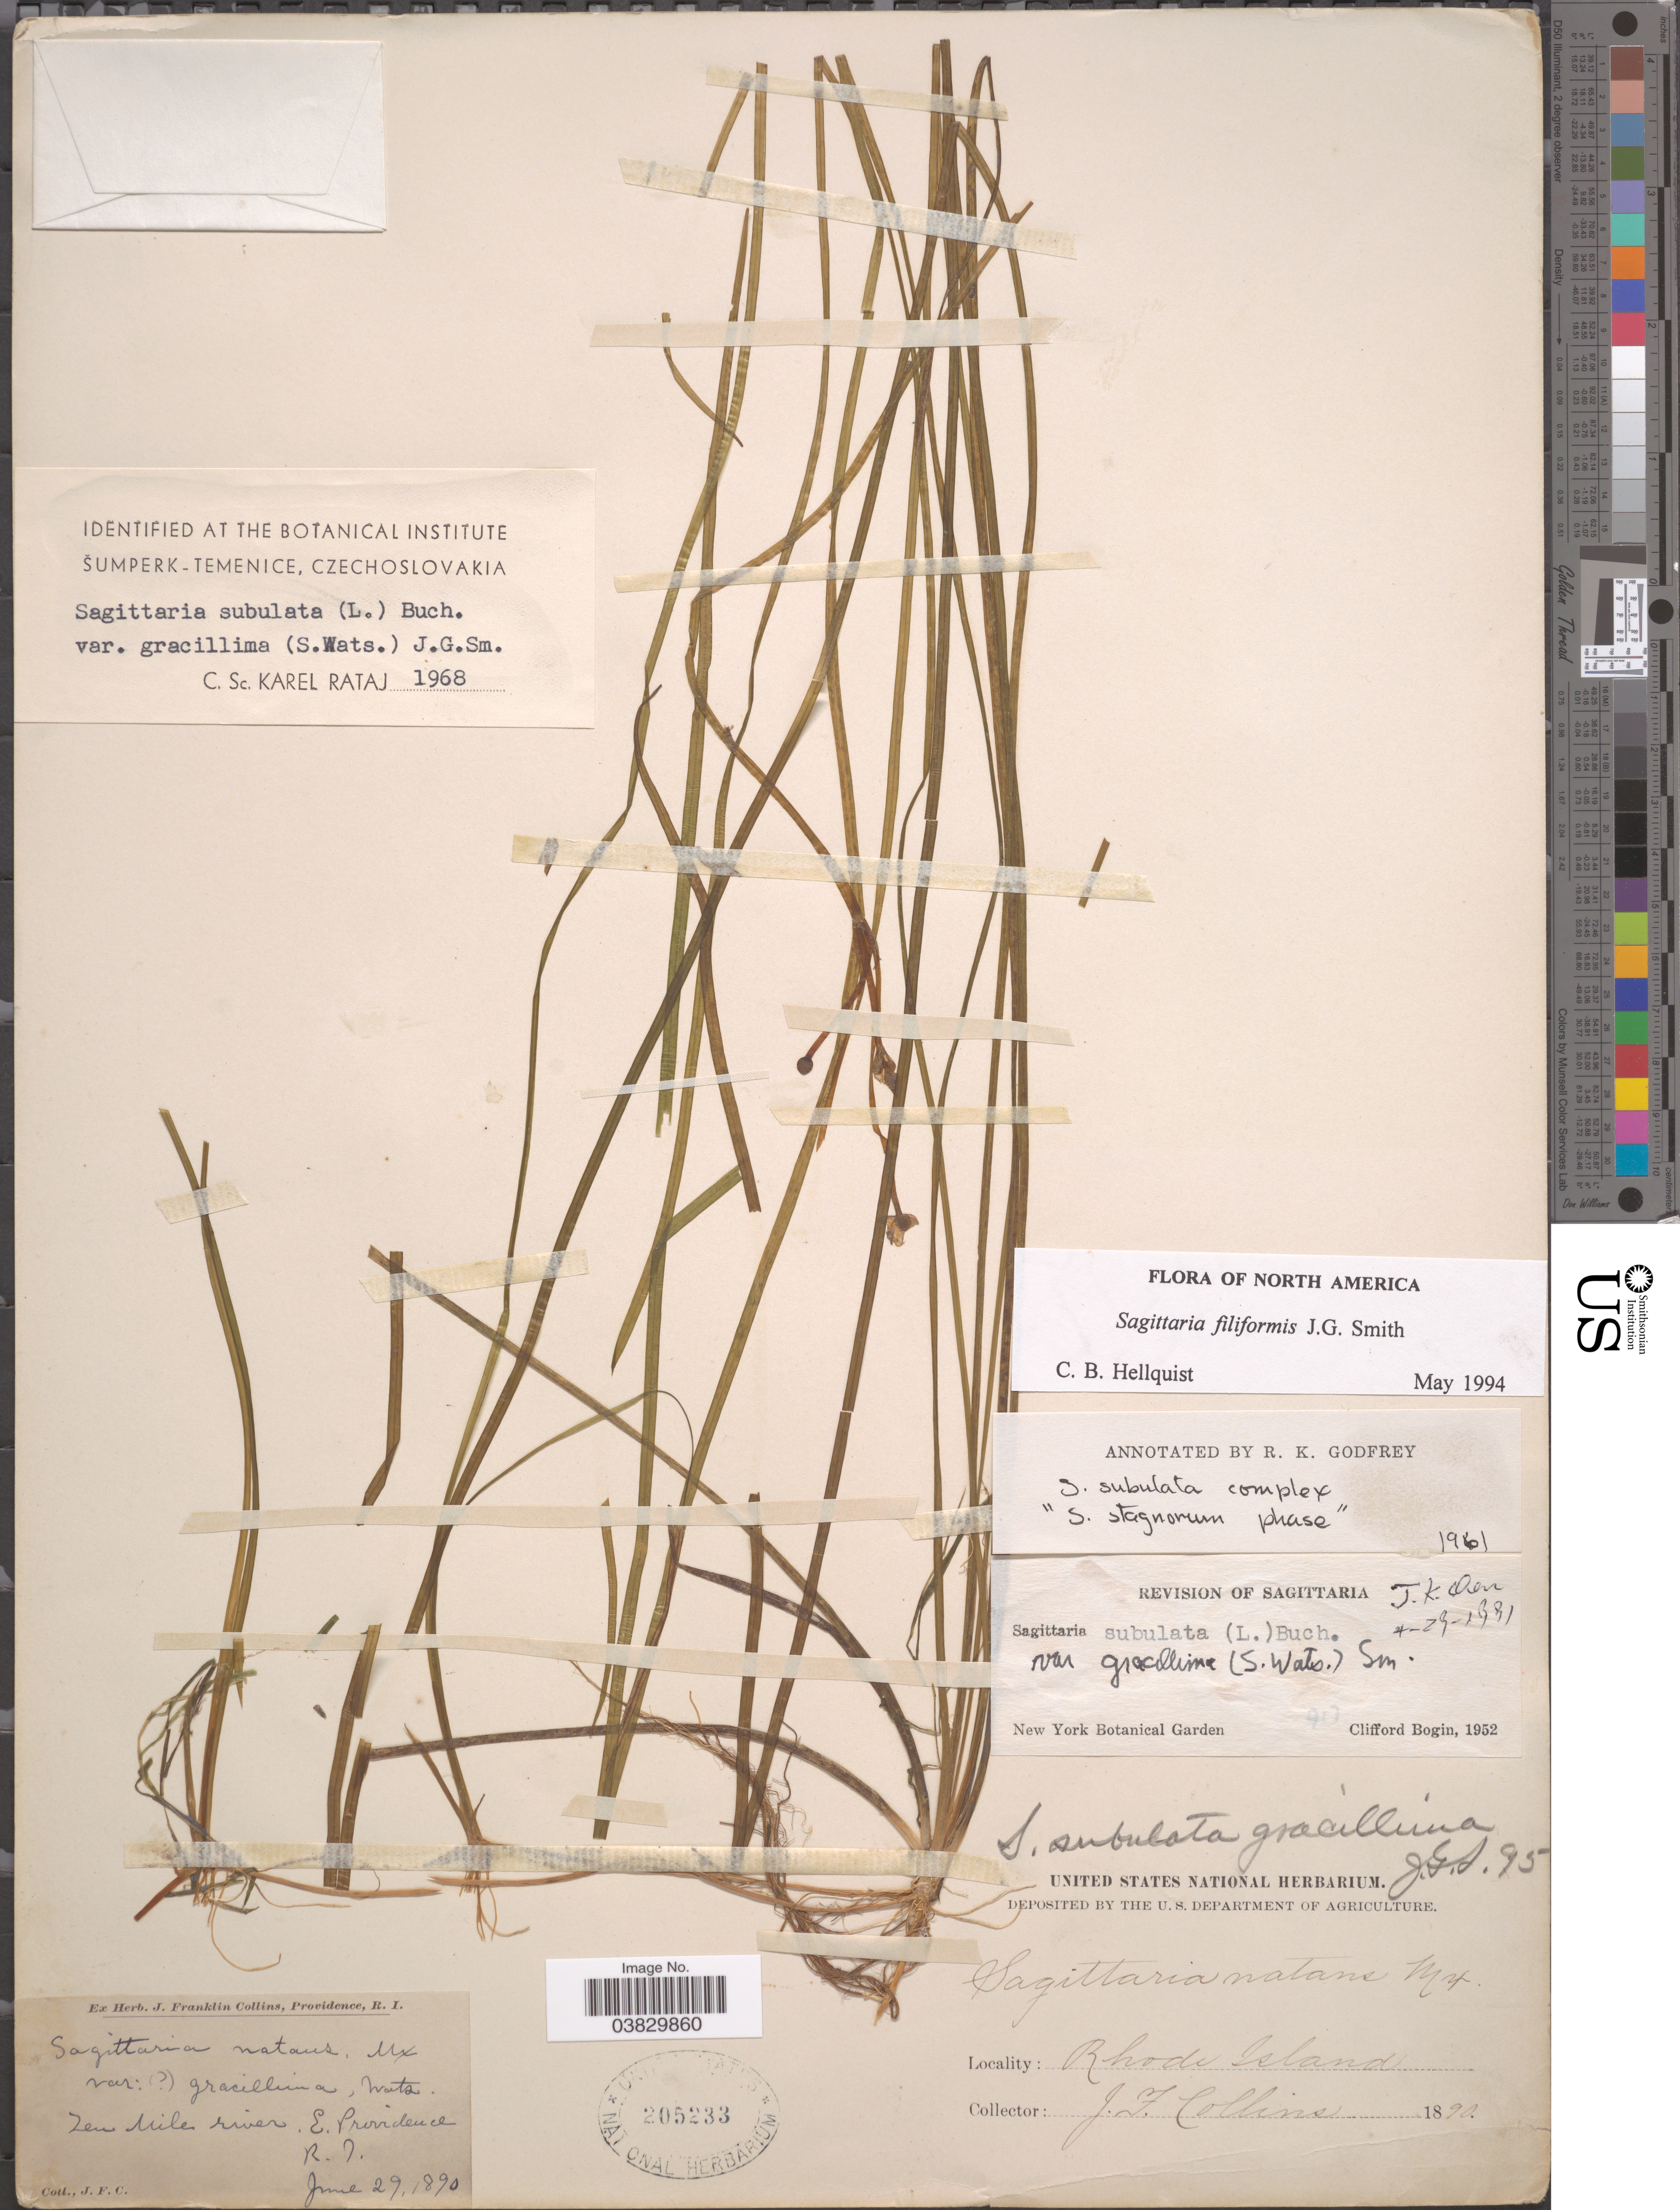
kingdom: Plantae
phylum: Tracheophyta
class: Liliopsida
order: Alismatales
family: Alismataceae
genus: Sagittaria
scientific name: Sagittaria filiformis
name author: J.G. Sm.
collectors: J. Collins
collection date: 1890-06-29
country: United States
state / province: Rhode Island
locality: Ten Mile river, E. Providence.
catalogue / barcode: US 205233